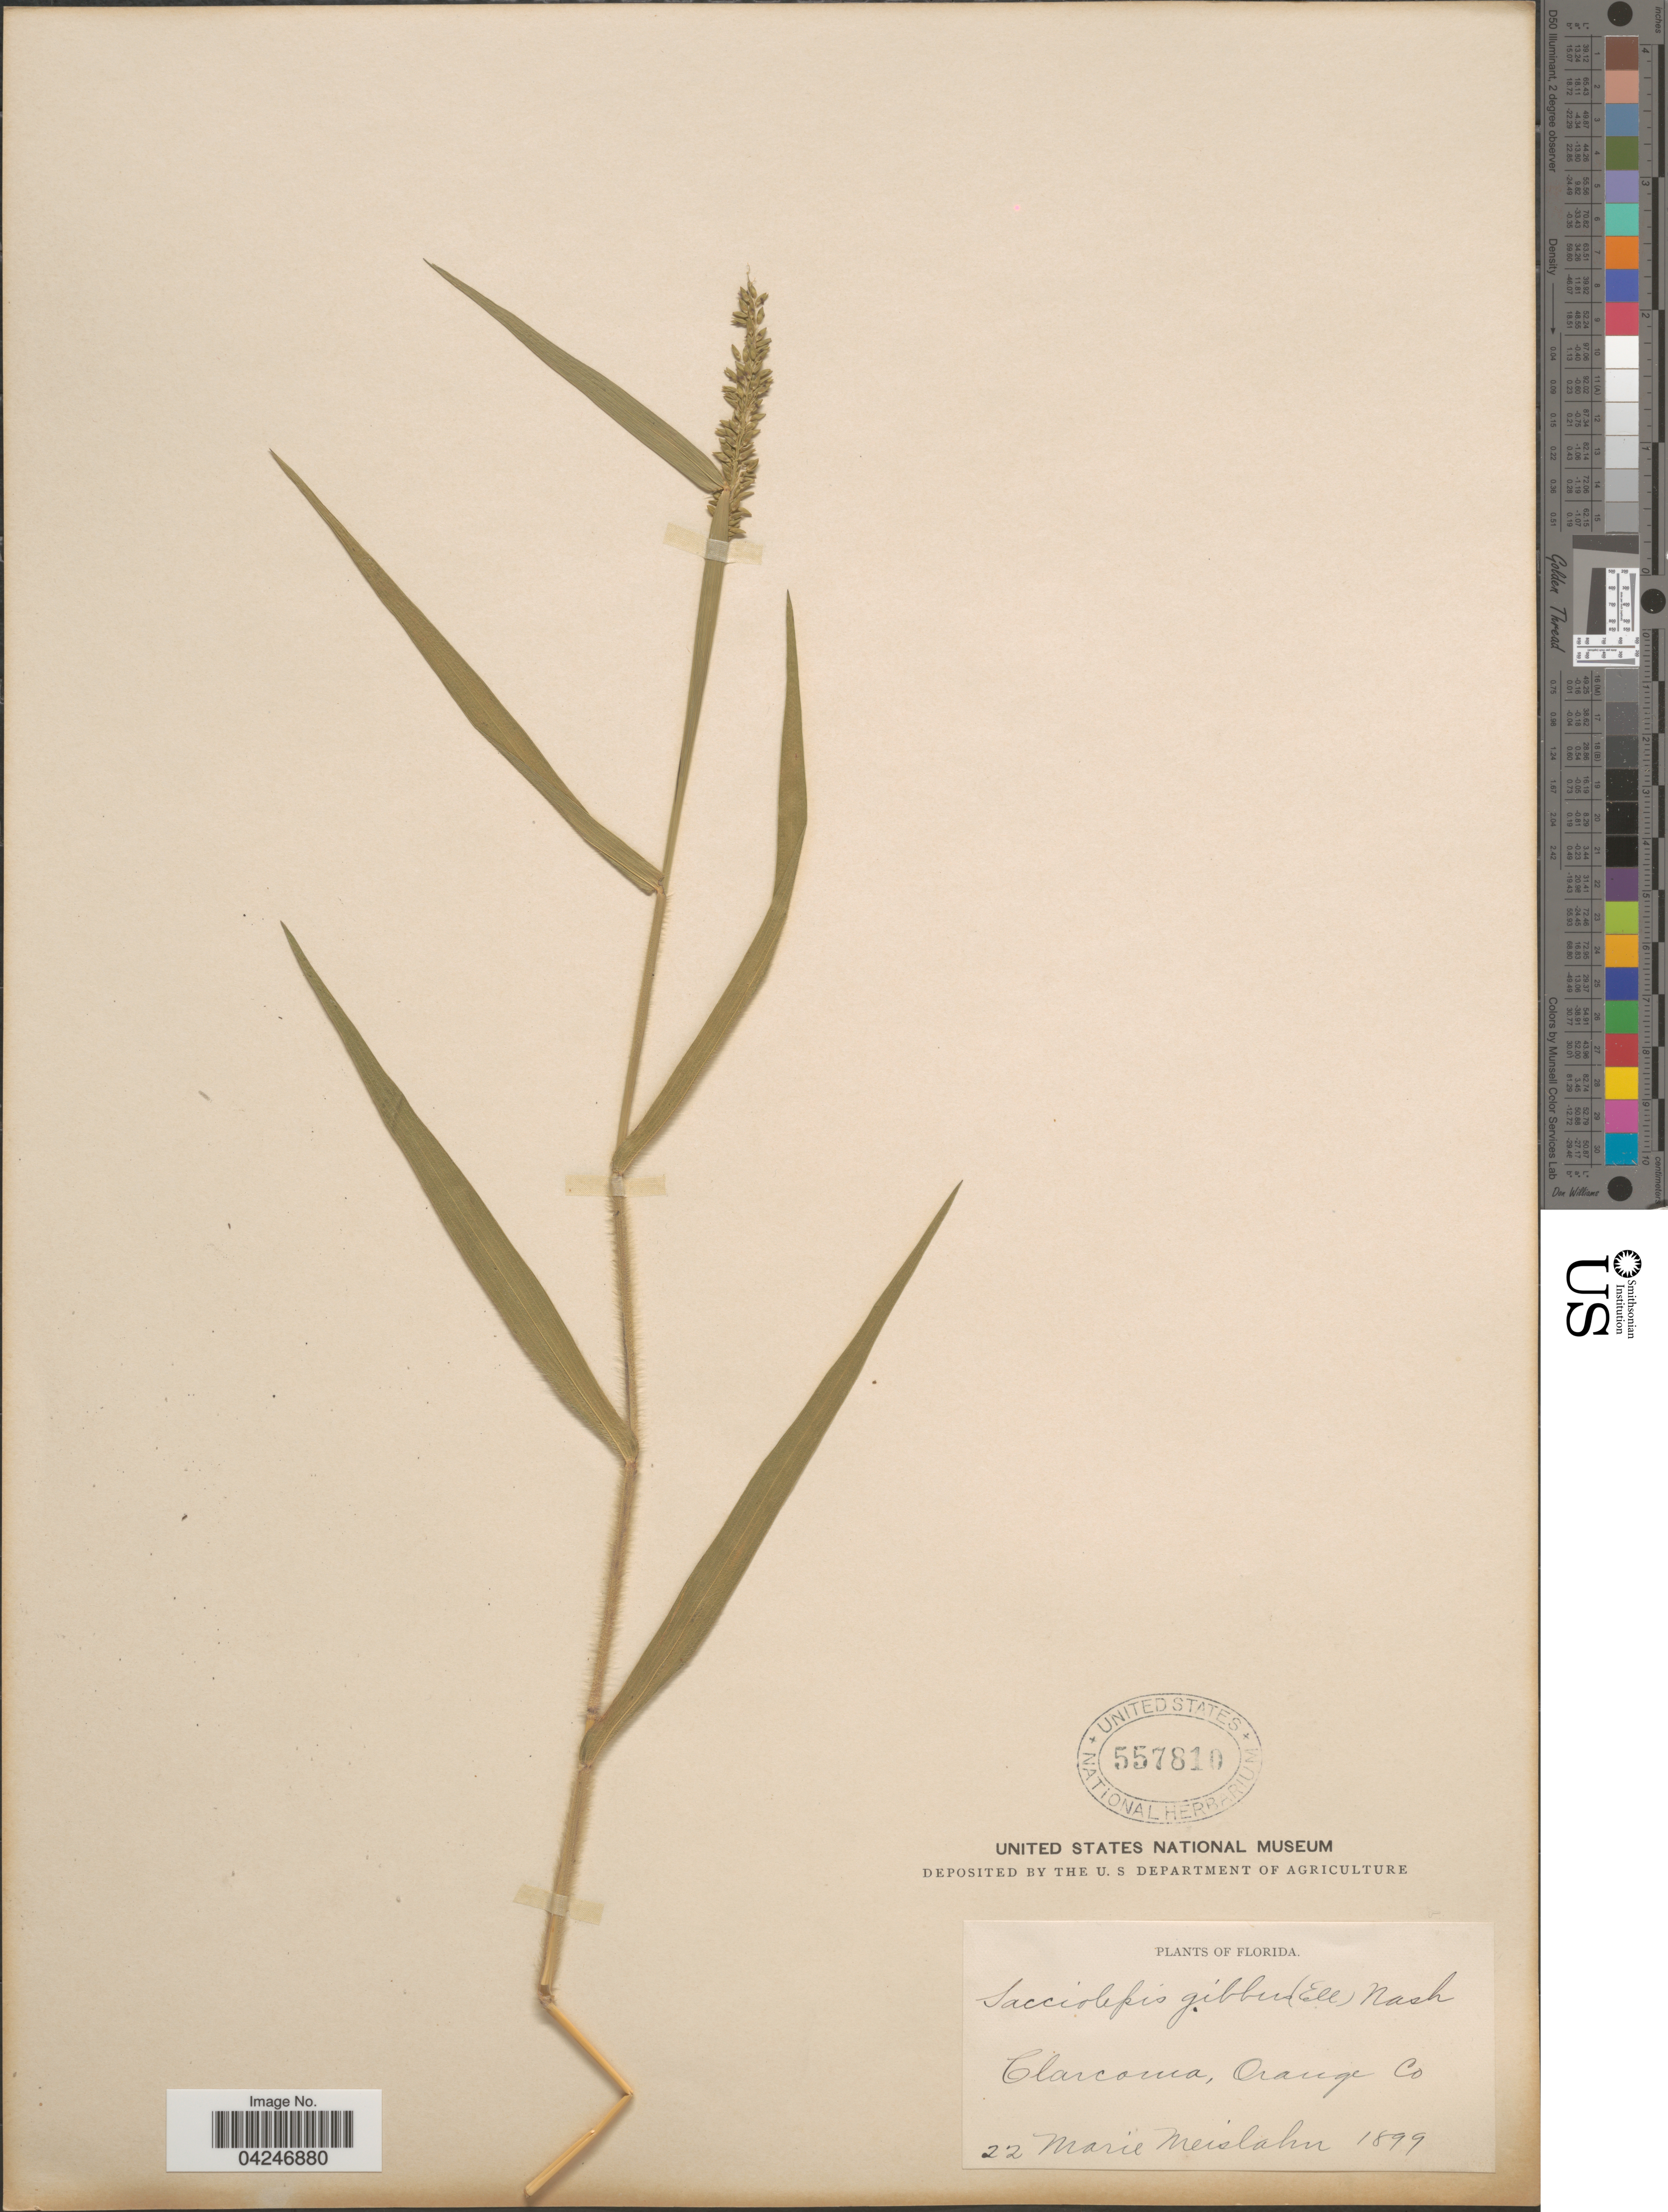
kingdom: Plantae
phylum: Tracheophyta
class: Liliopsida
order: Poales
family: Poaceae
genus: Sacciolepis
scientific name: Sacciolepis striata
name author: (L.) Nash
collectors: M. Meislahn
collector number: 22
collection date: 1899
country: United States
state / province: Florida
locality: Clarcoma, Orange Co.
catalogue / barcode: US 557810